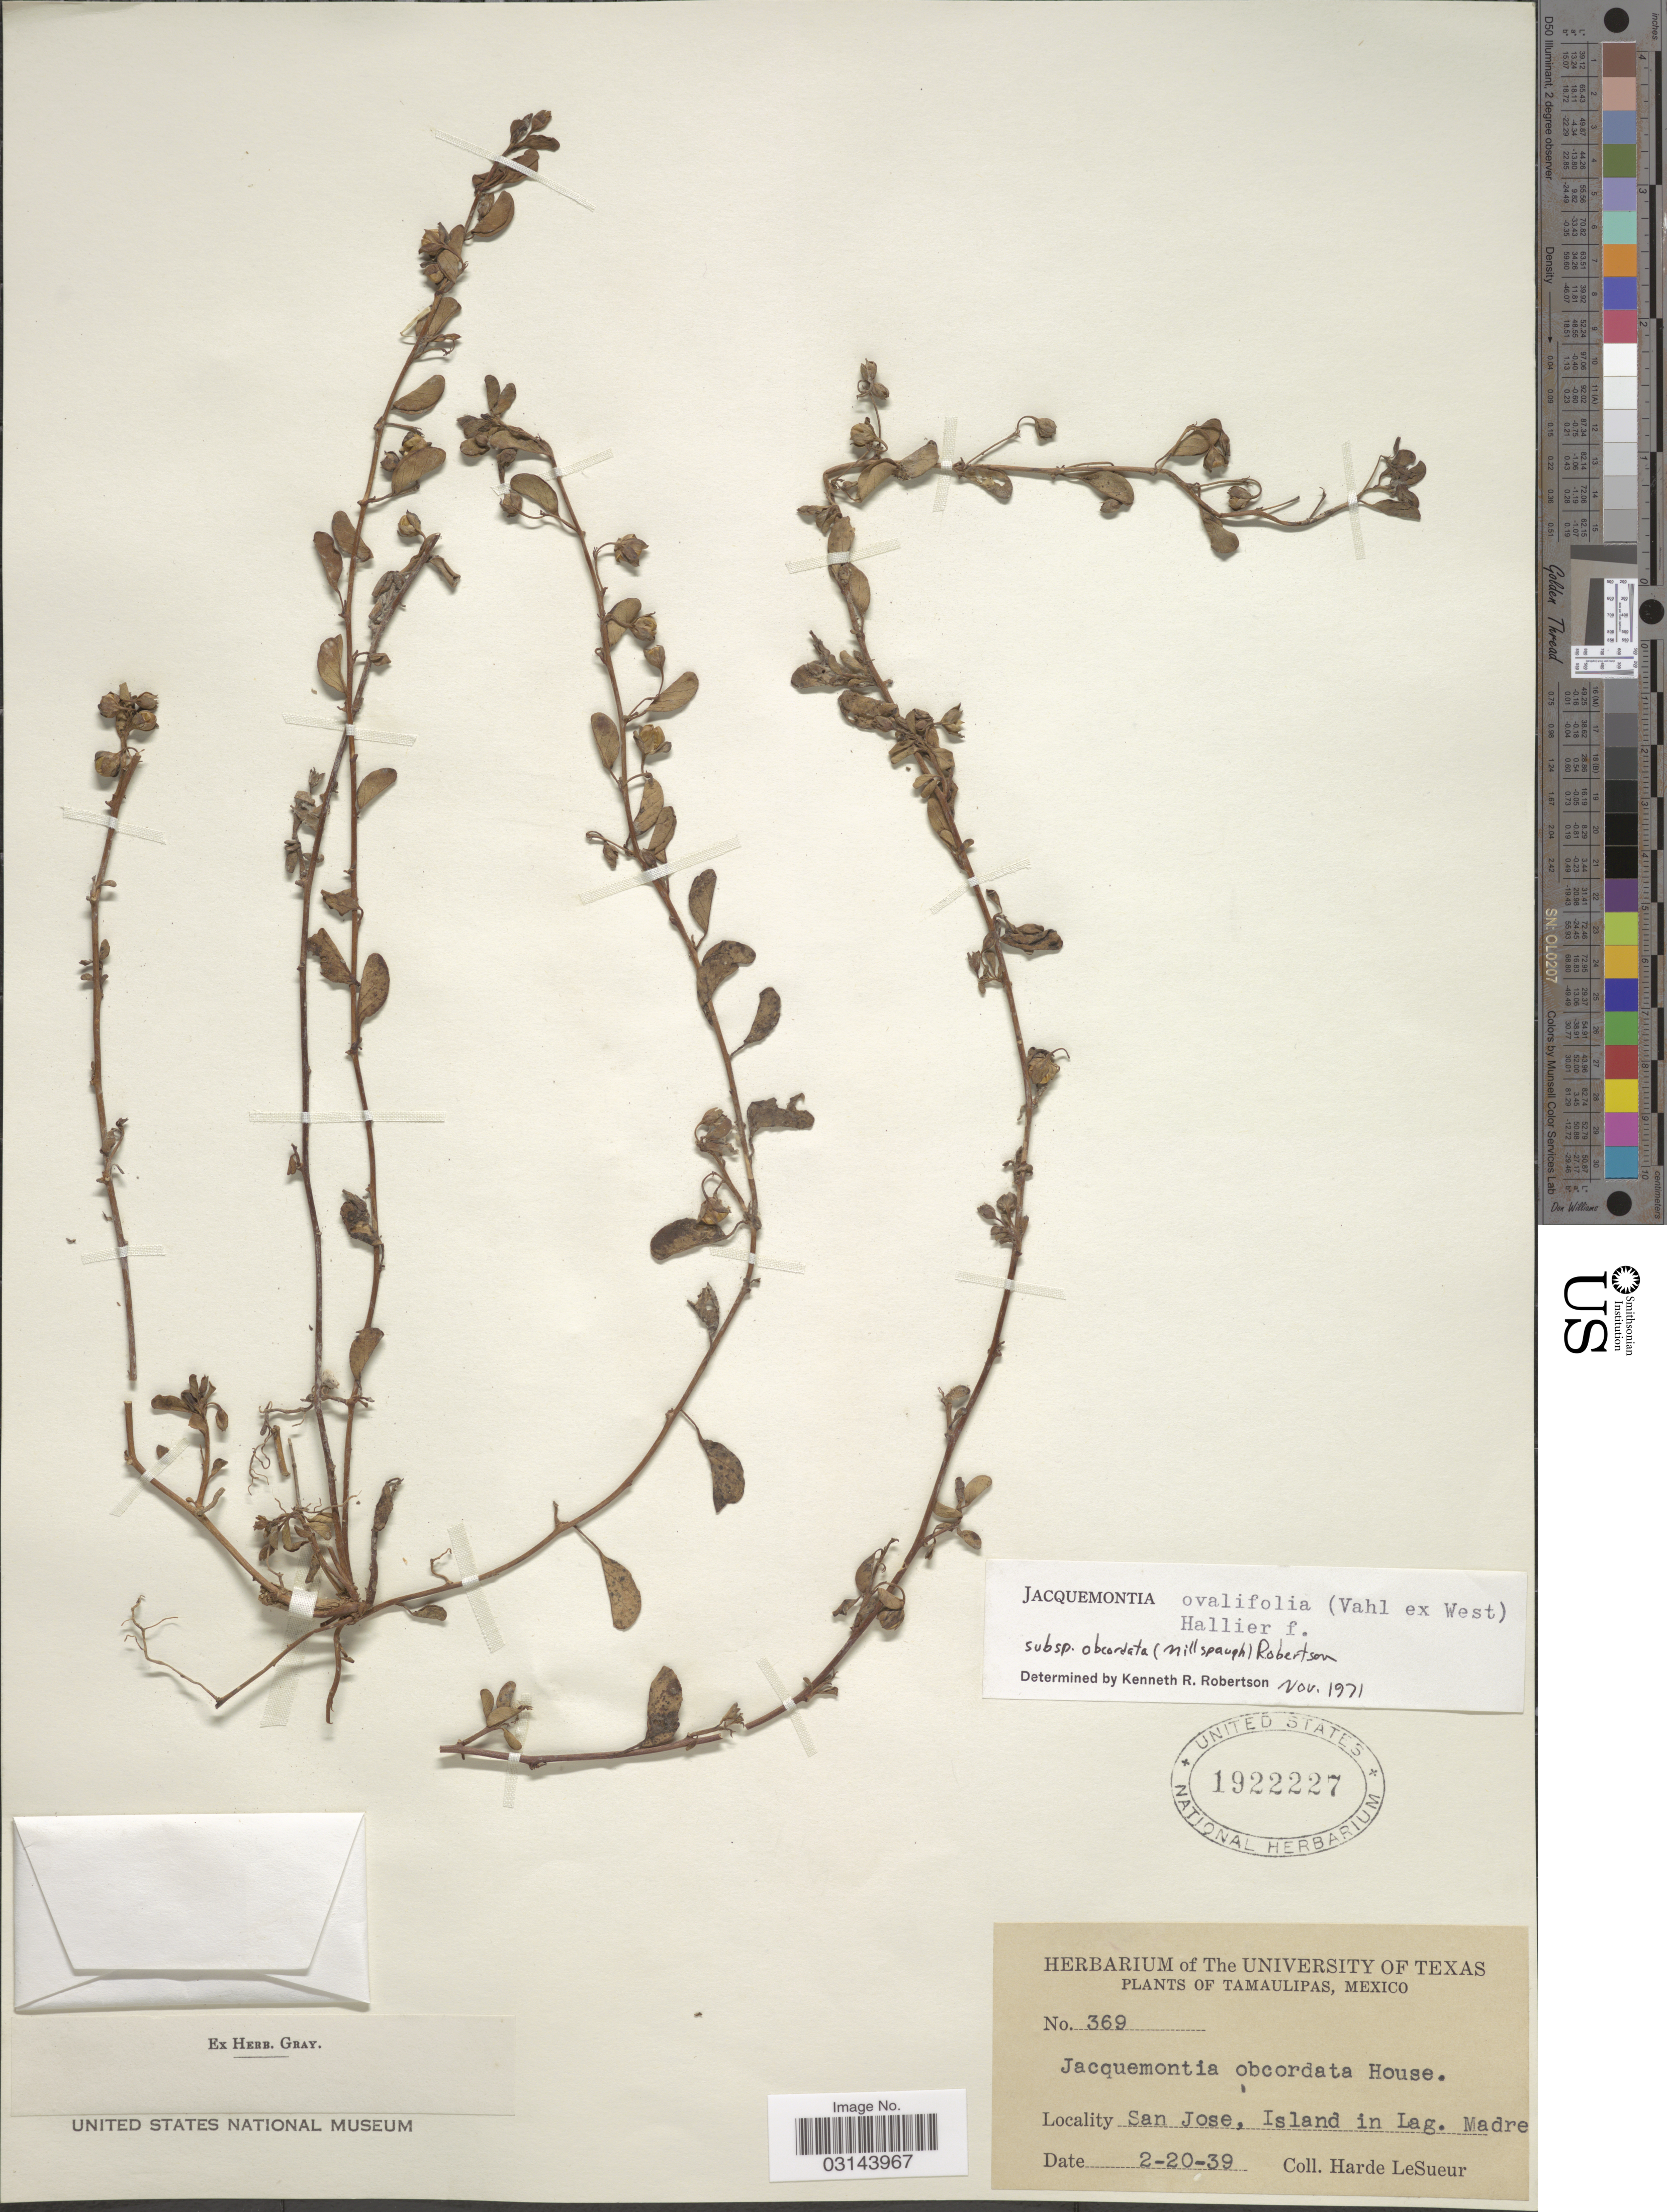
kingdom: Plantae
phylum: Tracheophyta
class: Magnoliopsida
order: Solanales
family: Convolvulaceae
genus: Jacquemontia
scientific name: Jacquemontia ovalifolia subsp. obcordata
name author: (Millsp.) K.R. Robertson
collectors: H. LeSueur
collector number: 369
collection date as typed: Transcribed d/m/y: 20/2/39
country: Mexico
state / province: Tamaulipas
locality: San Jose, Island in Lag. Madre.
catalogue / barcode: US 1922227